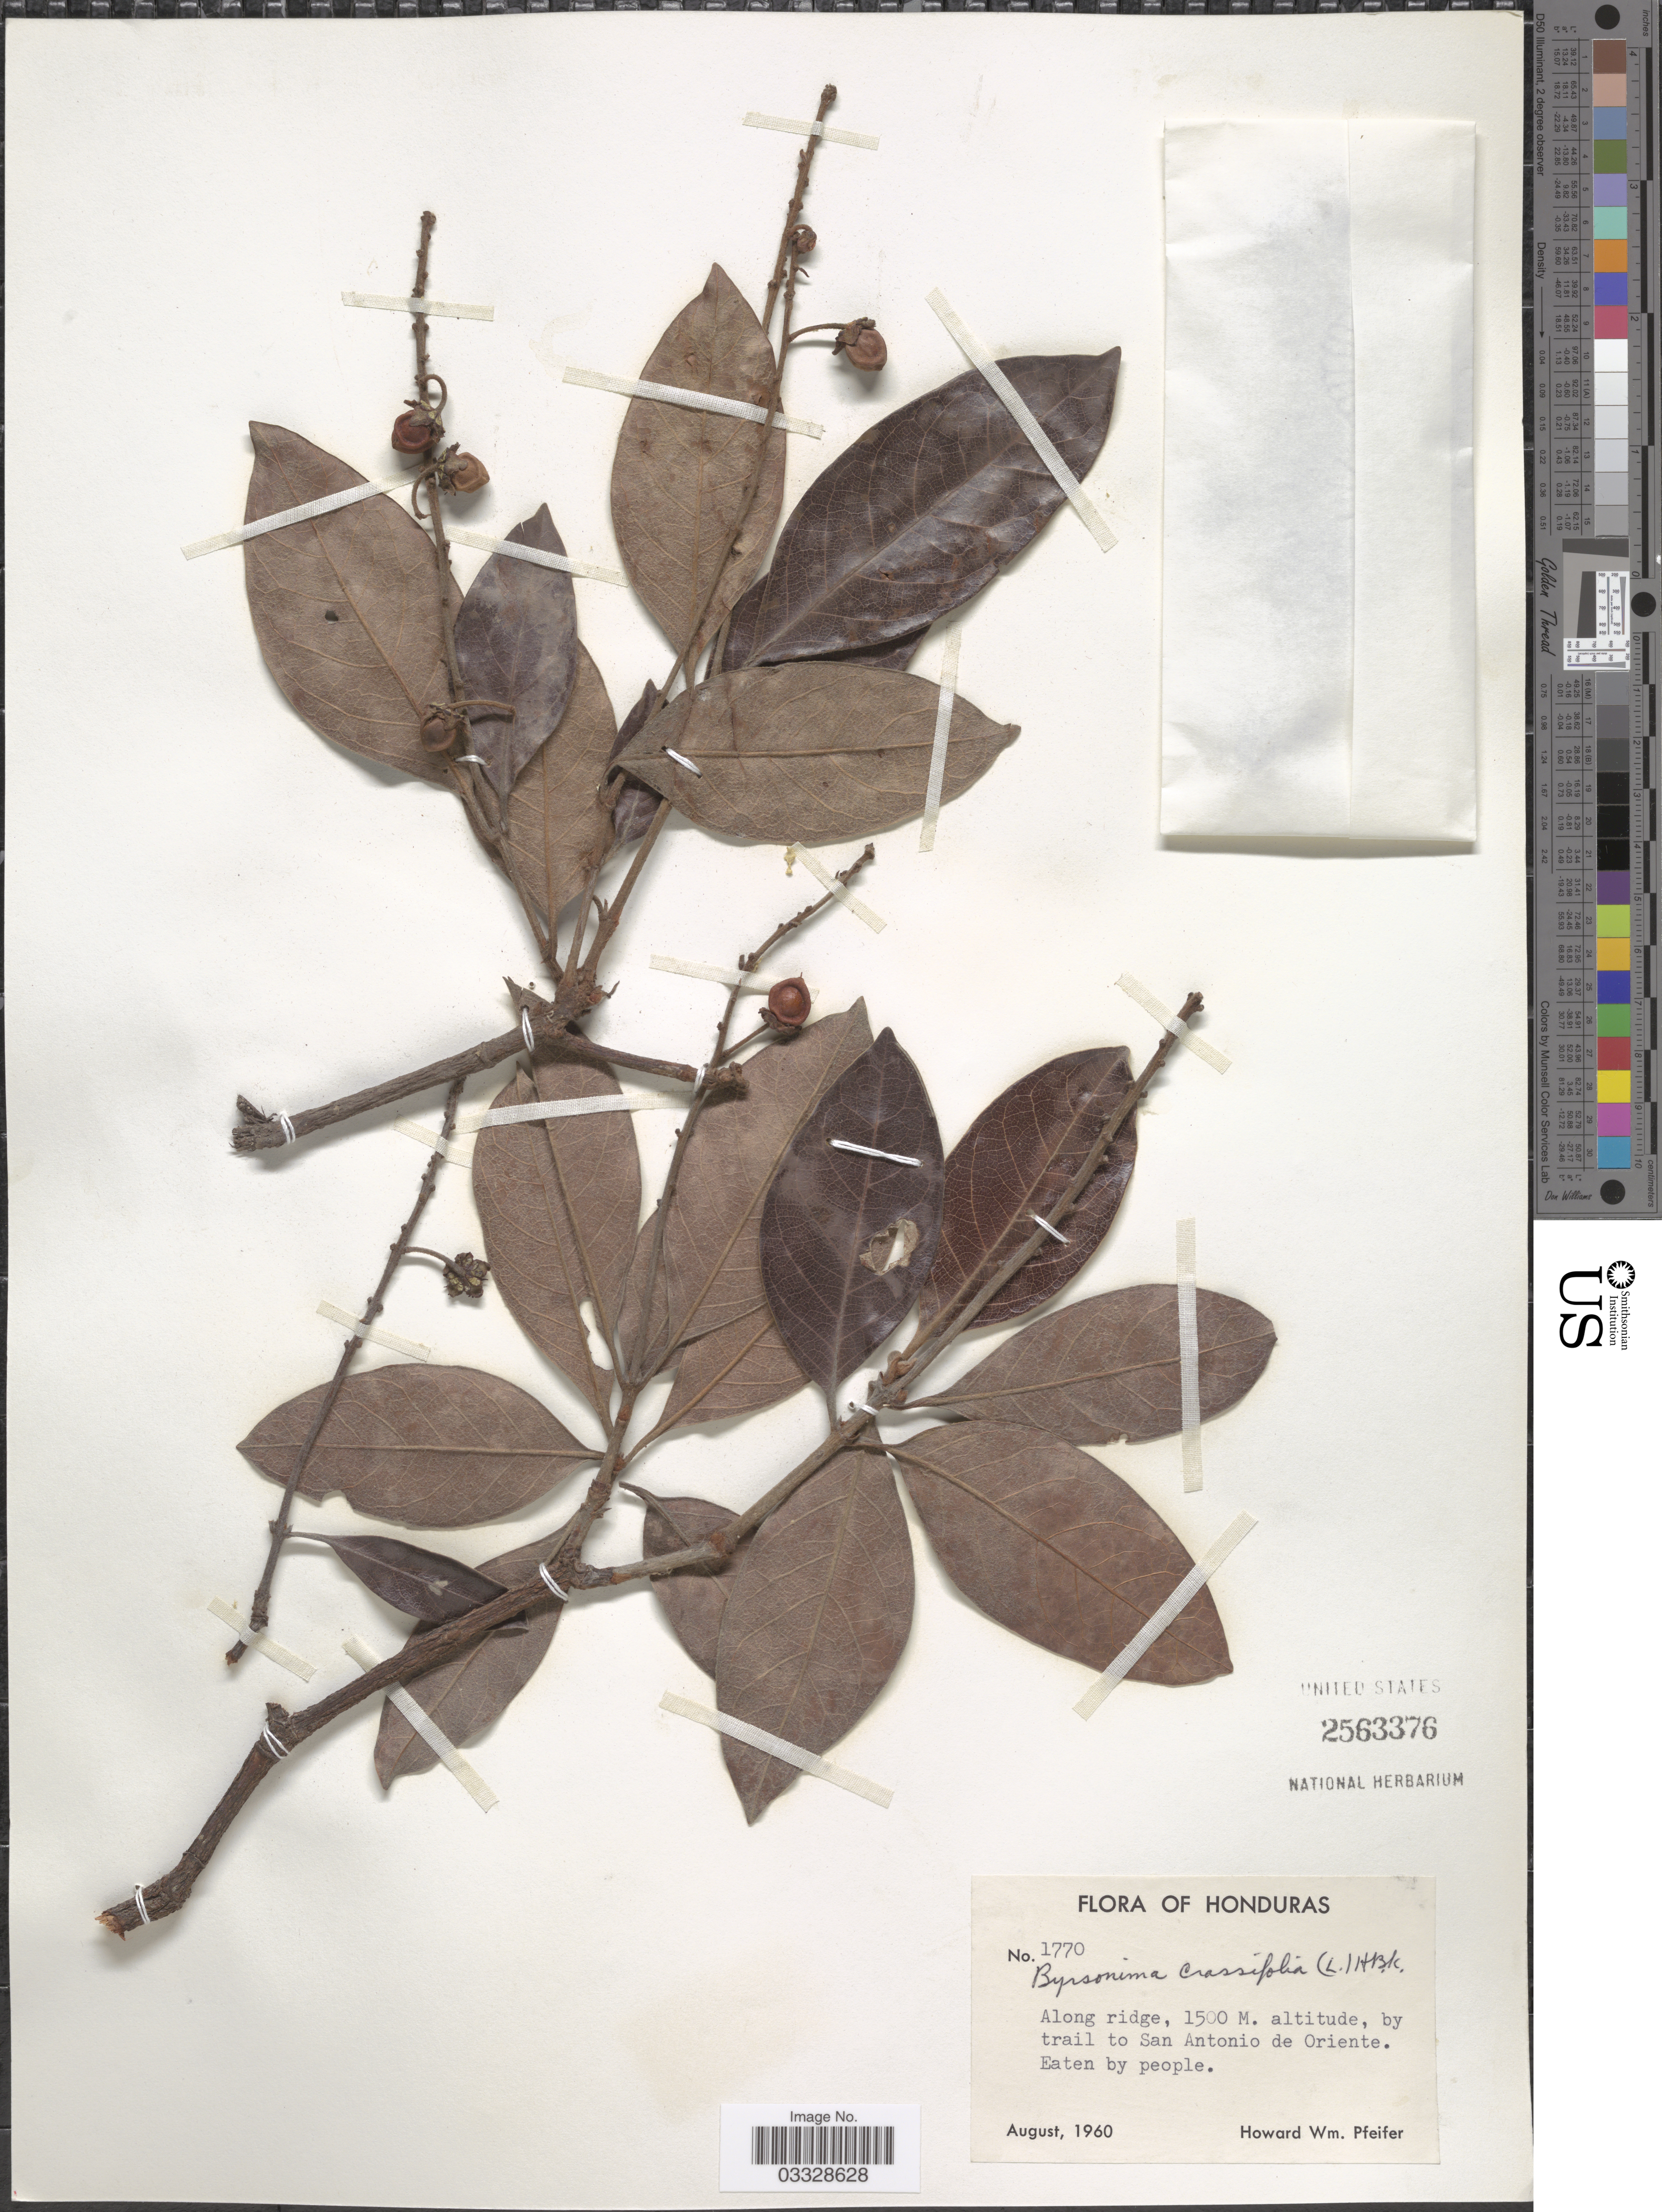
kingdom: Plantae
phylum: Tracheophyta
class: Magnoliopsida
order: Malpighiales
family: Malpighiaceae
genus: Byrsonima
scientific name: Byrsonima crassifolia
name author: (L.) Kunth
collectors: H. W. Pfeifer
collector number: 1770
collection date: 1960-08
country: Honduras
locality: Along ridge, by trail to San Antonio de Oriente.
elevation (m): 1500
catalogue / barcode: US 2563376